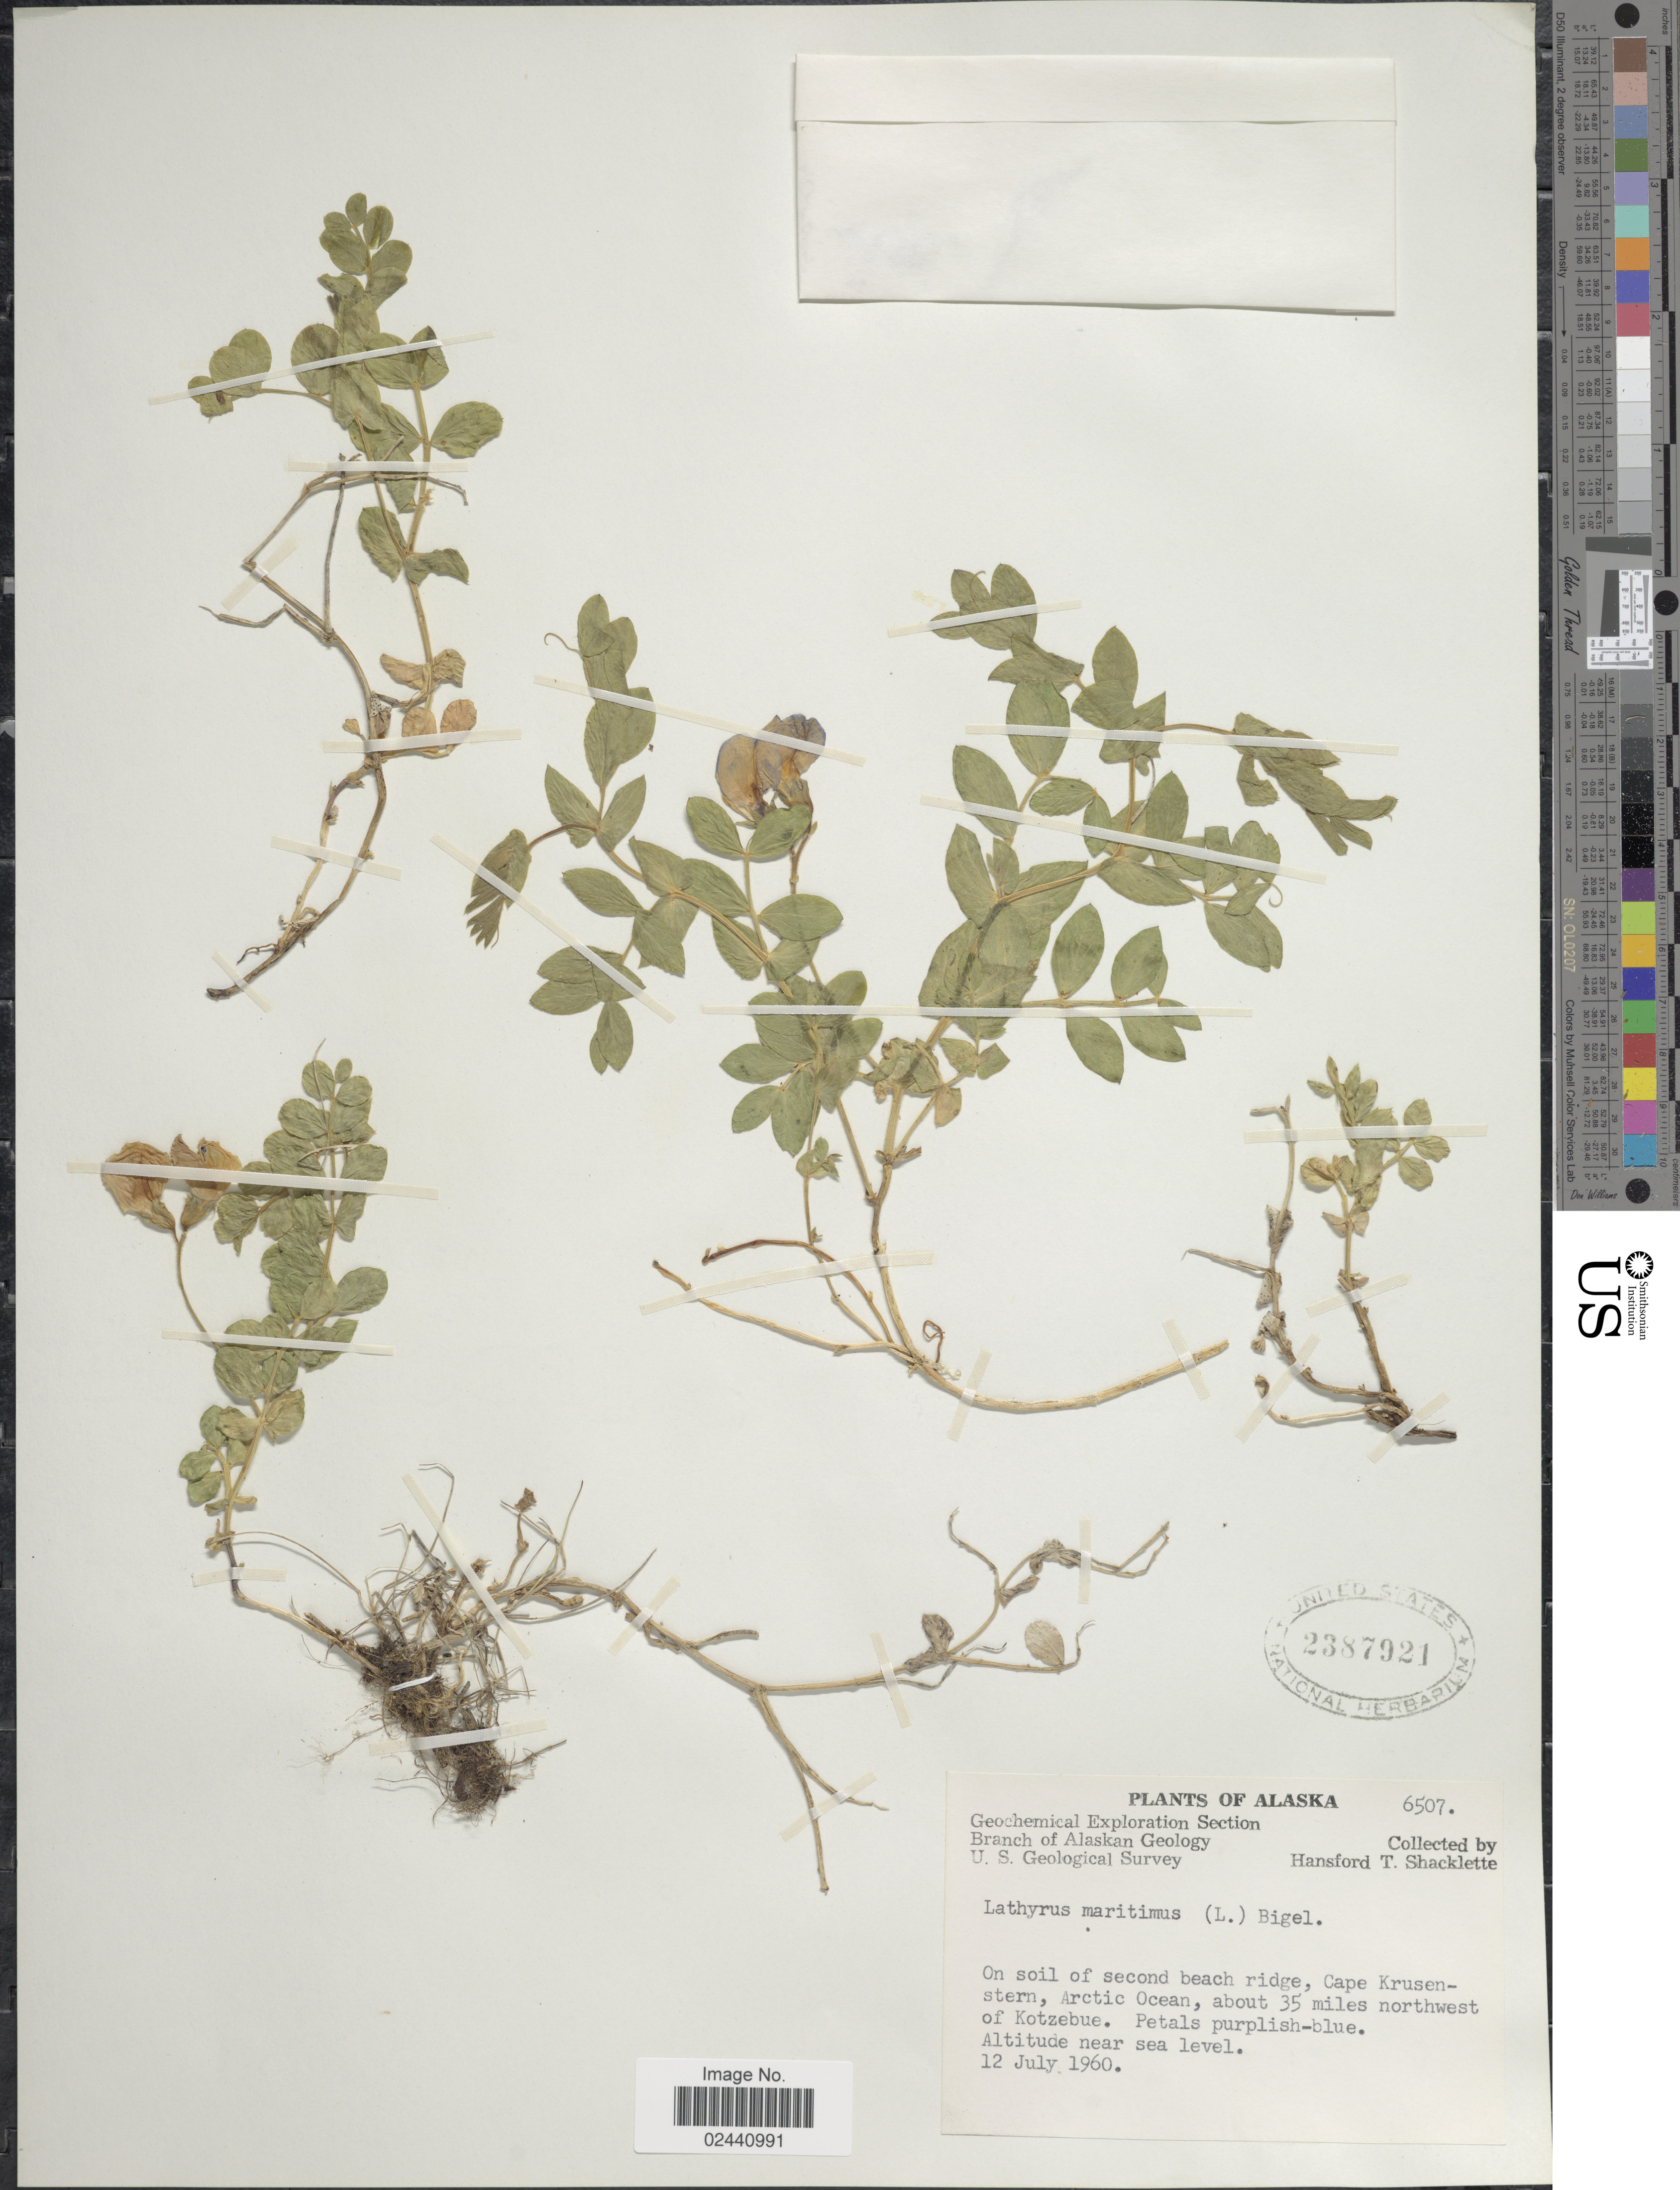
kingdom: Plantae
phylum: Tracheophyta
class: Magnoliopsida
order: Fabales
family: Fabaceae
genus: Lathyrus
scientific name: Lathyrus maritimus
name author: Torr.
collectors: H. Schacklette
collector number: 6507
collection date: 1960-07-12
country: United States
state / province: Alaska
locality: Cape Krusenstern, Arctic Ocean, about 35 miles northwest of Kotzebue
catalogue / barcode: US 2387921